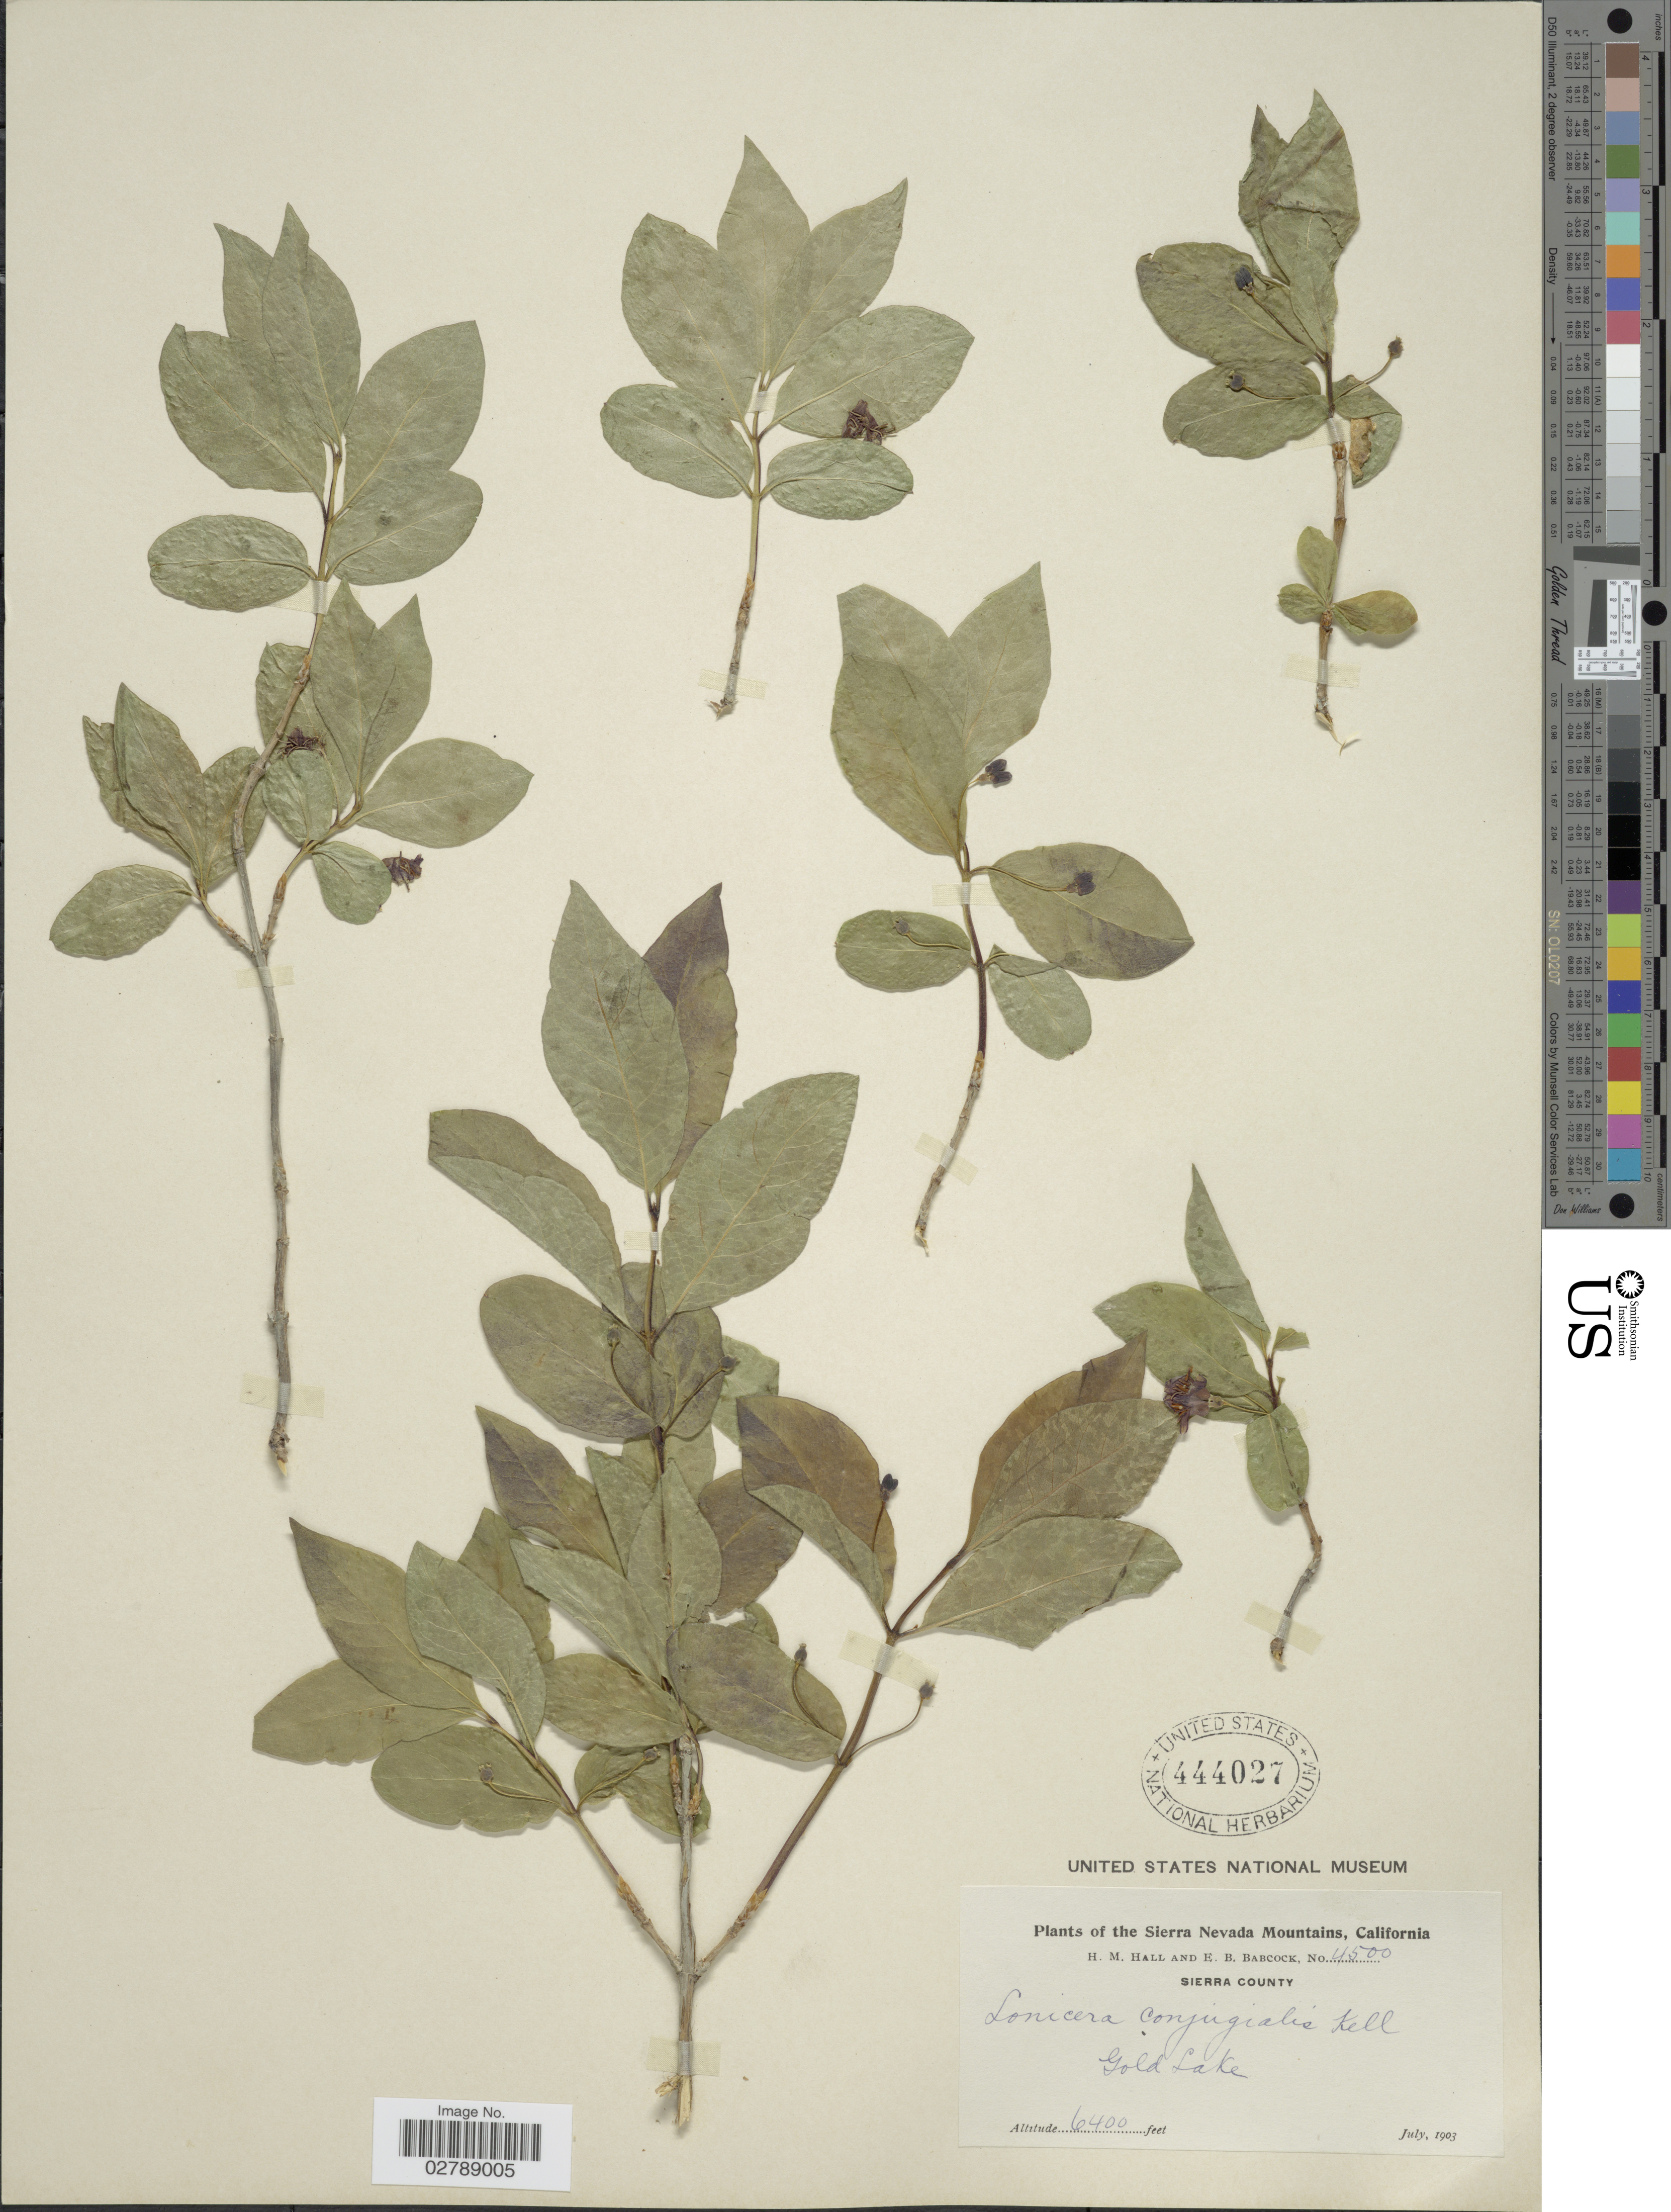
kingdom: Plantae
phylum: Tracheophyta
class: Magnoliopsida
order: Dipsacales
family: Caprifoliaceae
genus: Lonicera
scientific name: Lonicera conjugialis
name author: Kellogg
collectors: H. M. Hall & E. B. Babcock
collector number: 4500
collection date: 1903-07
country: United States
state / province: California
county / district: Sierra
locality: The Sierra Nevada Mountains. Sierra County. Gold Lake.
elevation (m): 1951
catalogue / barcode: US 444027